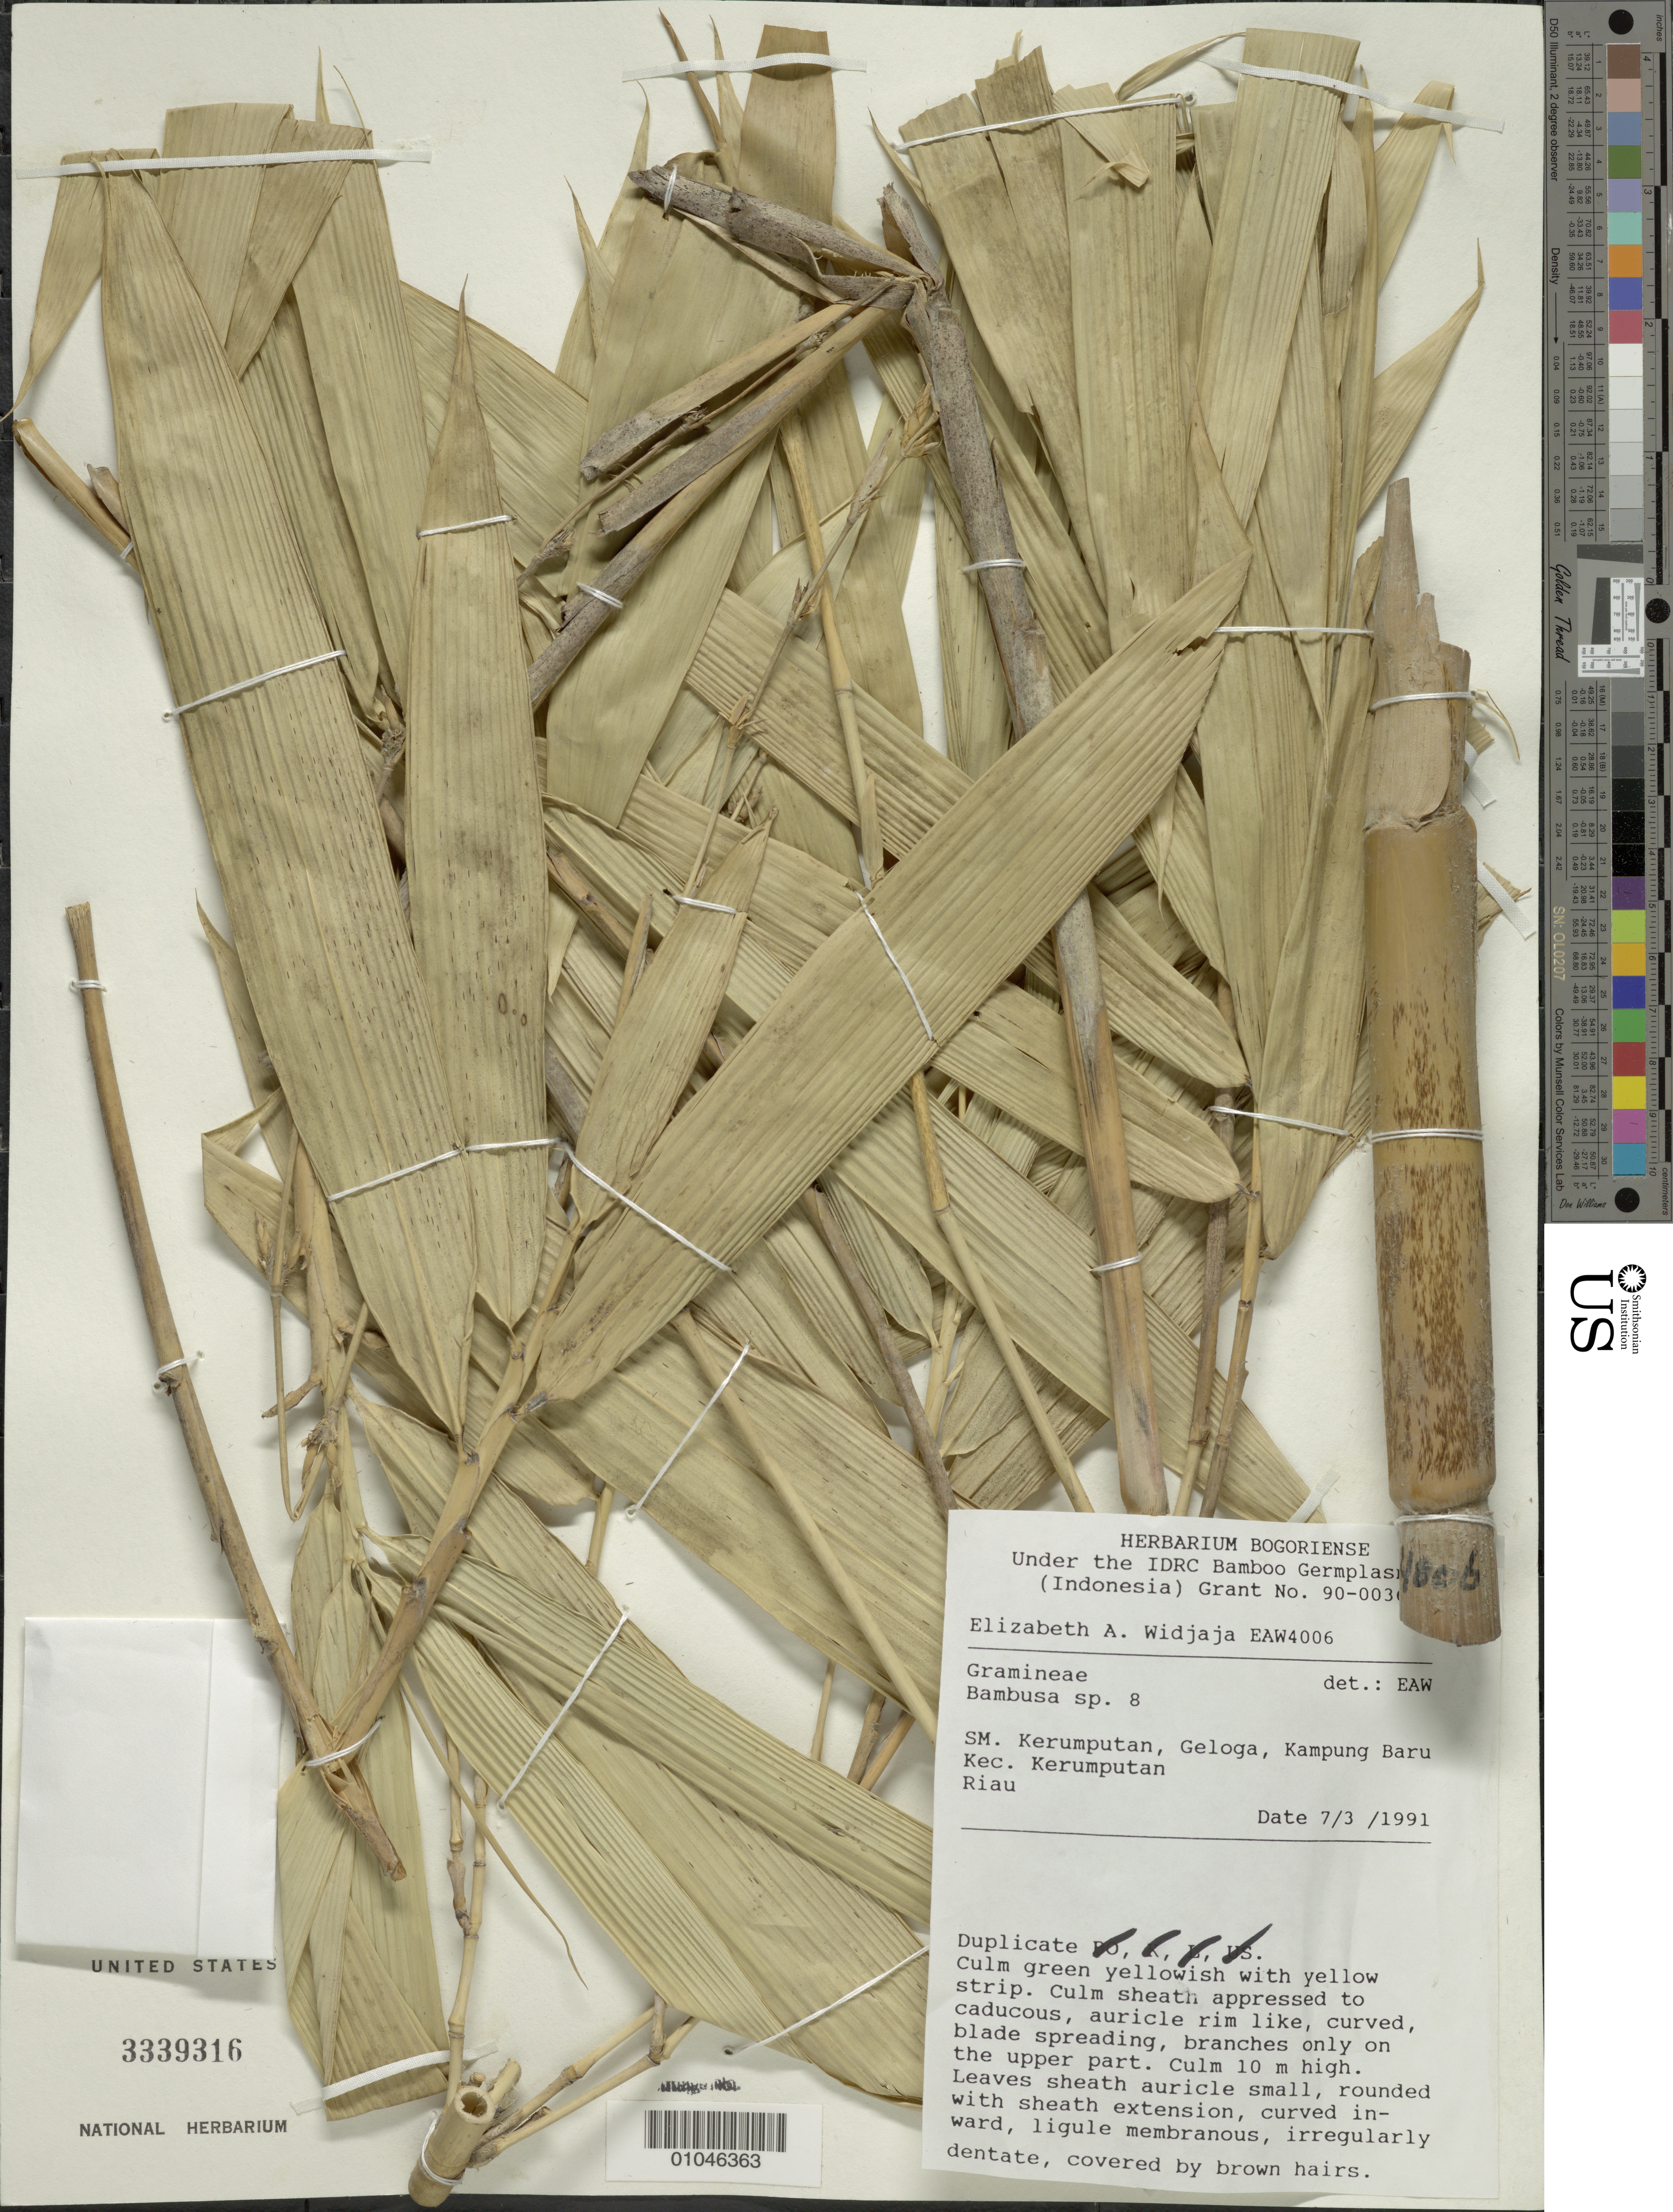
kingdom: Plantae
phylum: Tracheophyta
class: Liliopsida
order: Poales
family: Poaceae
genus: Bambusa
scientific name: Bambusa sp.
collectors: E. A. Widjaja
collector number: EAW 4006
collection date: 1991-03-07 or 1991-07-03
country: Indonesia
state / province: Sumatra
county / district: Riau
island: Sumatra I.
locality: SM. Kerumputan, Geloga, Kampung Baru, Kec. Kerumputan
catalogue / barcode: US 3339316